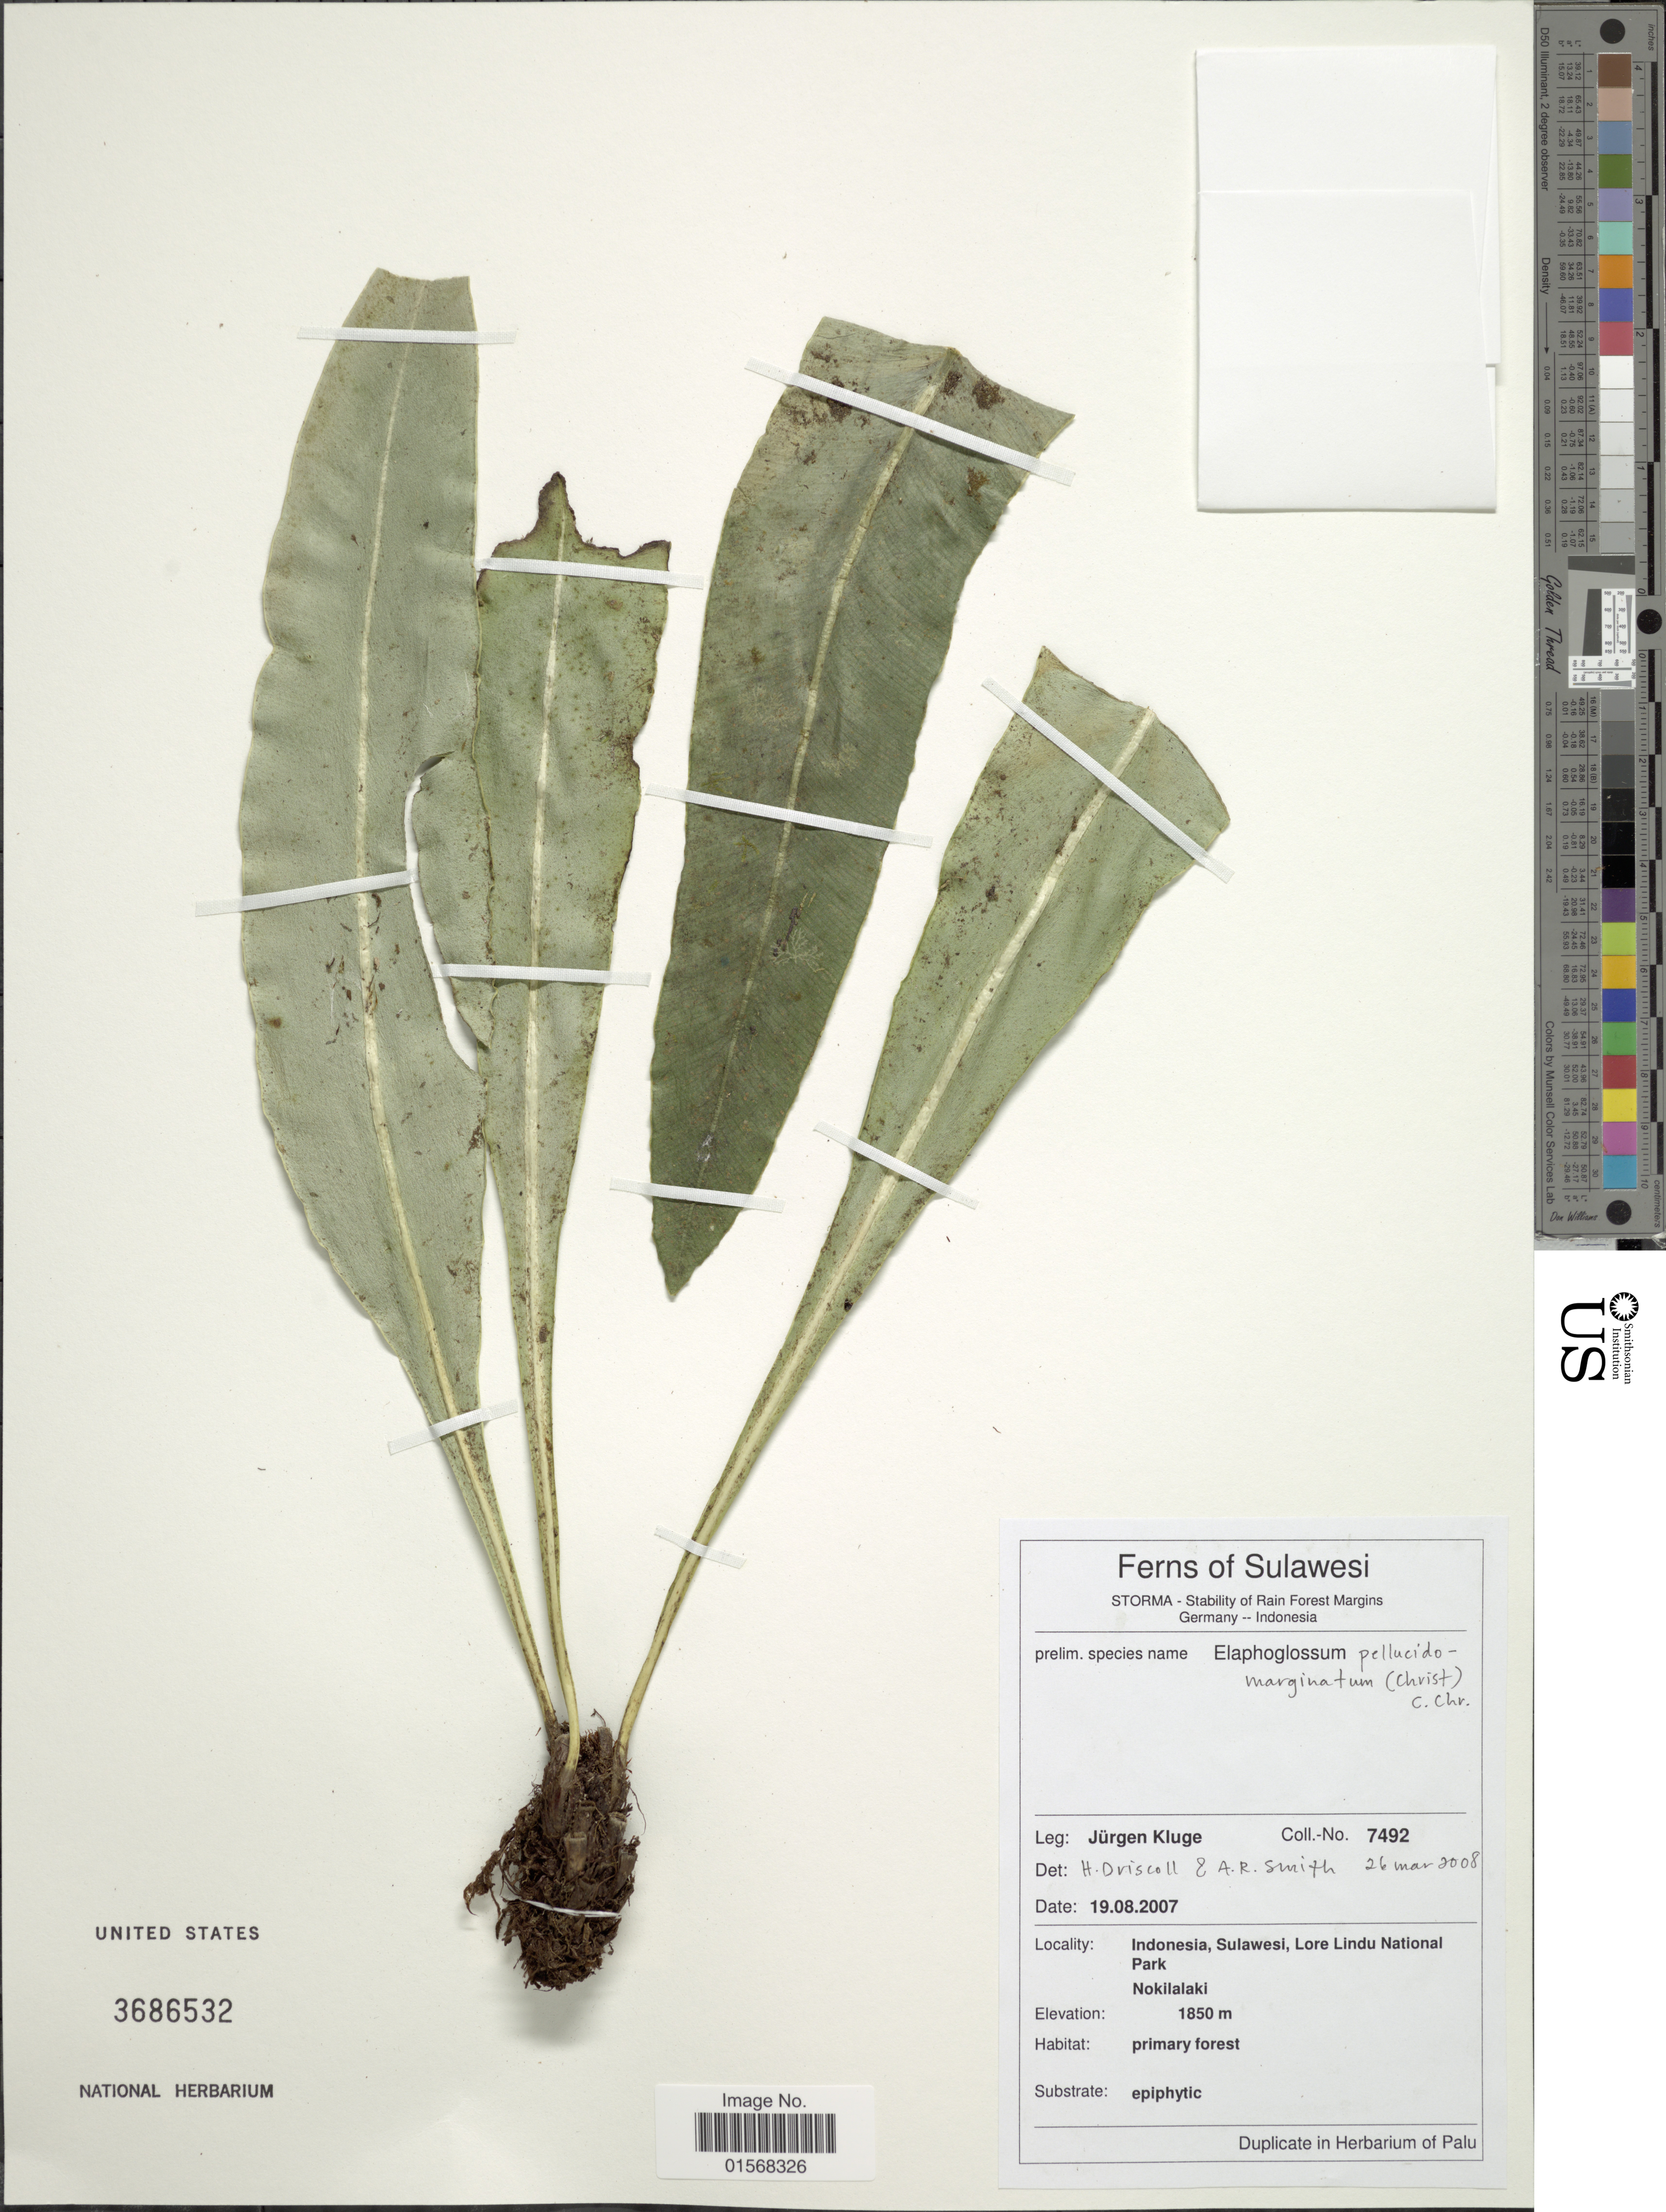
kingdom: Plantae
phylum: Tracheophyta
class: Polypodiopsida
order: Polypodiales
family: Dryopteridaceae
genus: Elaphoglossum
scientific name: Elaphoglossum pellucidomarginatum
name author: (Christ) C. Chr.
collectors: J. Kluge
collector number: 7492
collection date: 2007-08-19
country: Indonesia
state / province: Sulawesi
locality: Indonesia, Sulawesi, Lore Lindu National Park, Nokilalaki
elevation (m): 1850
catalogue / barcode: US 3686532